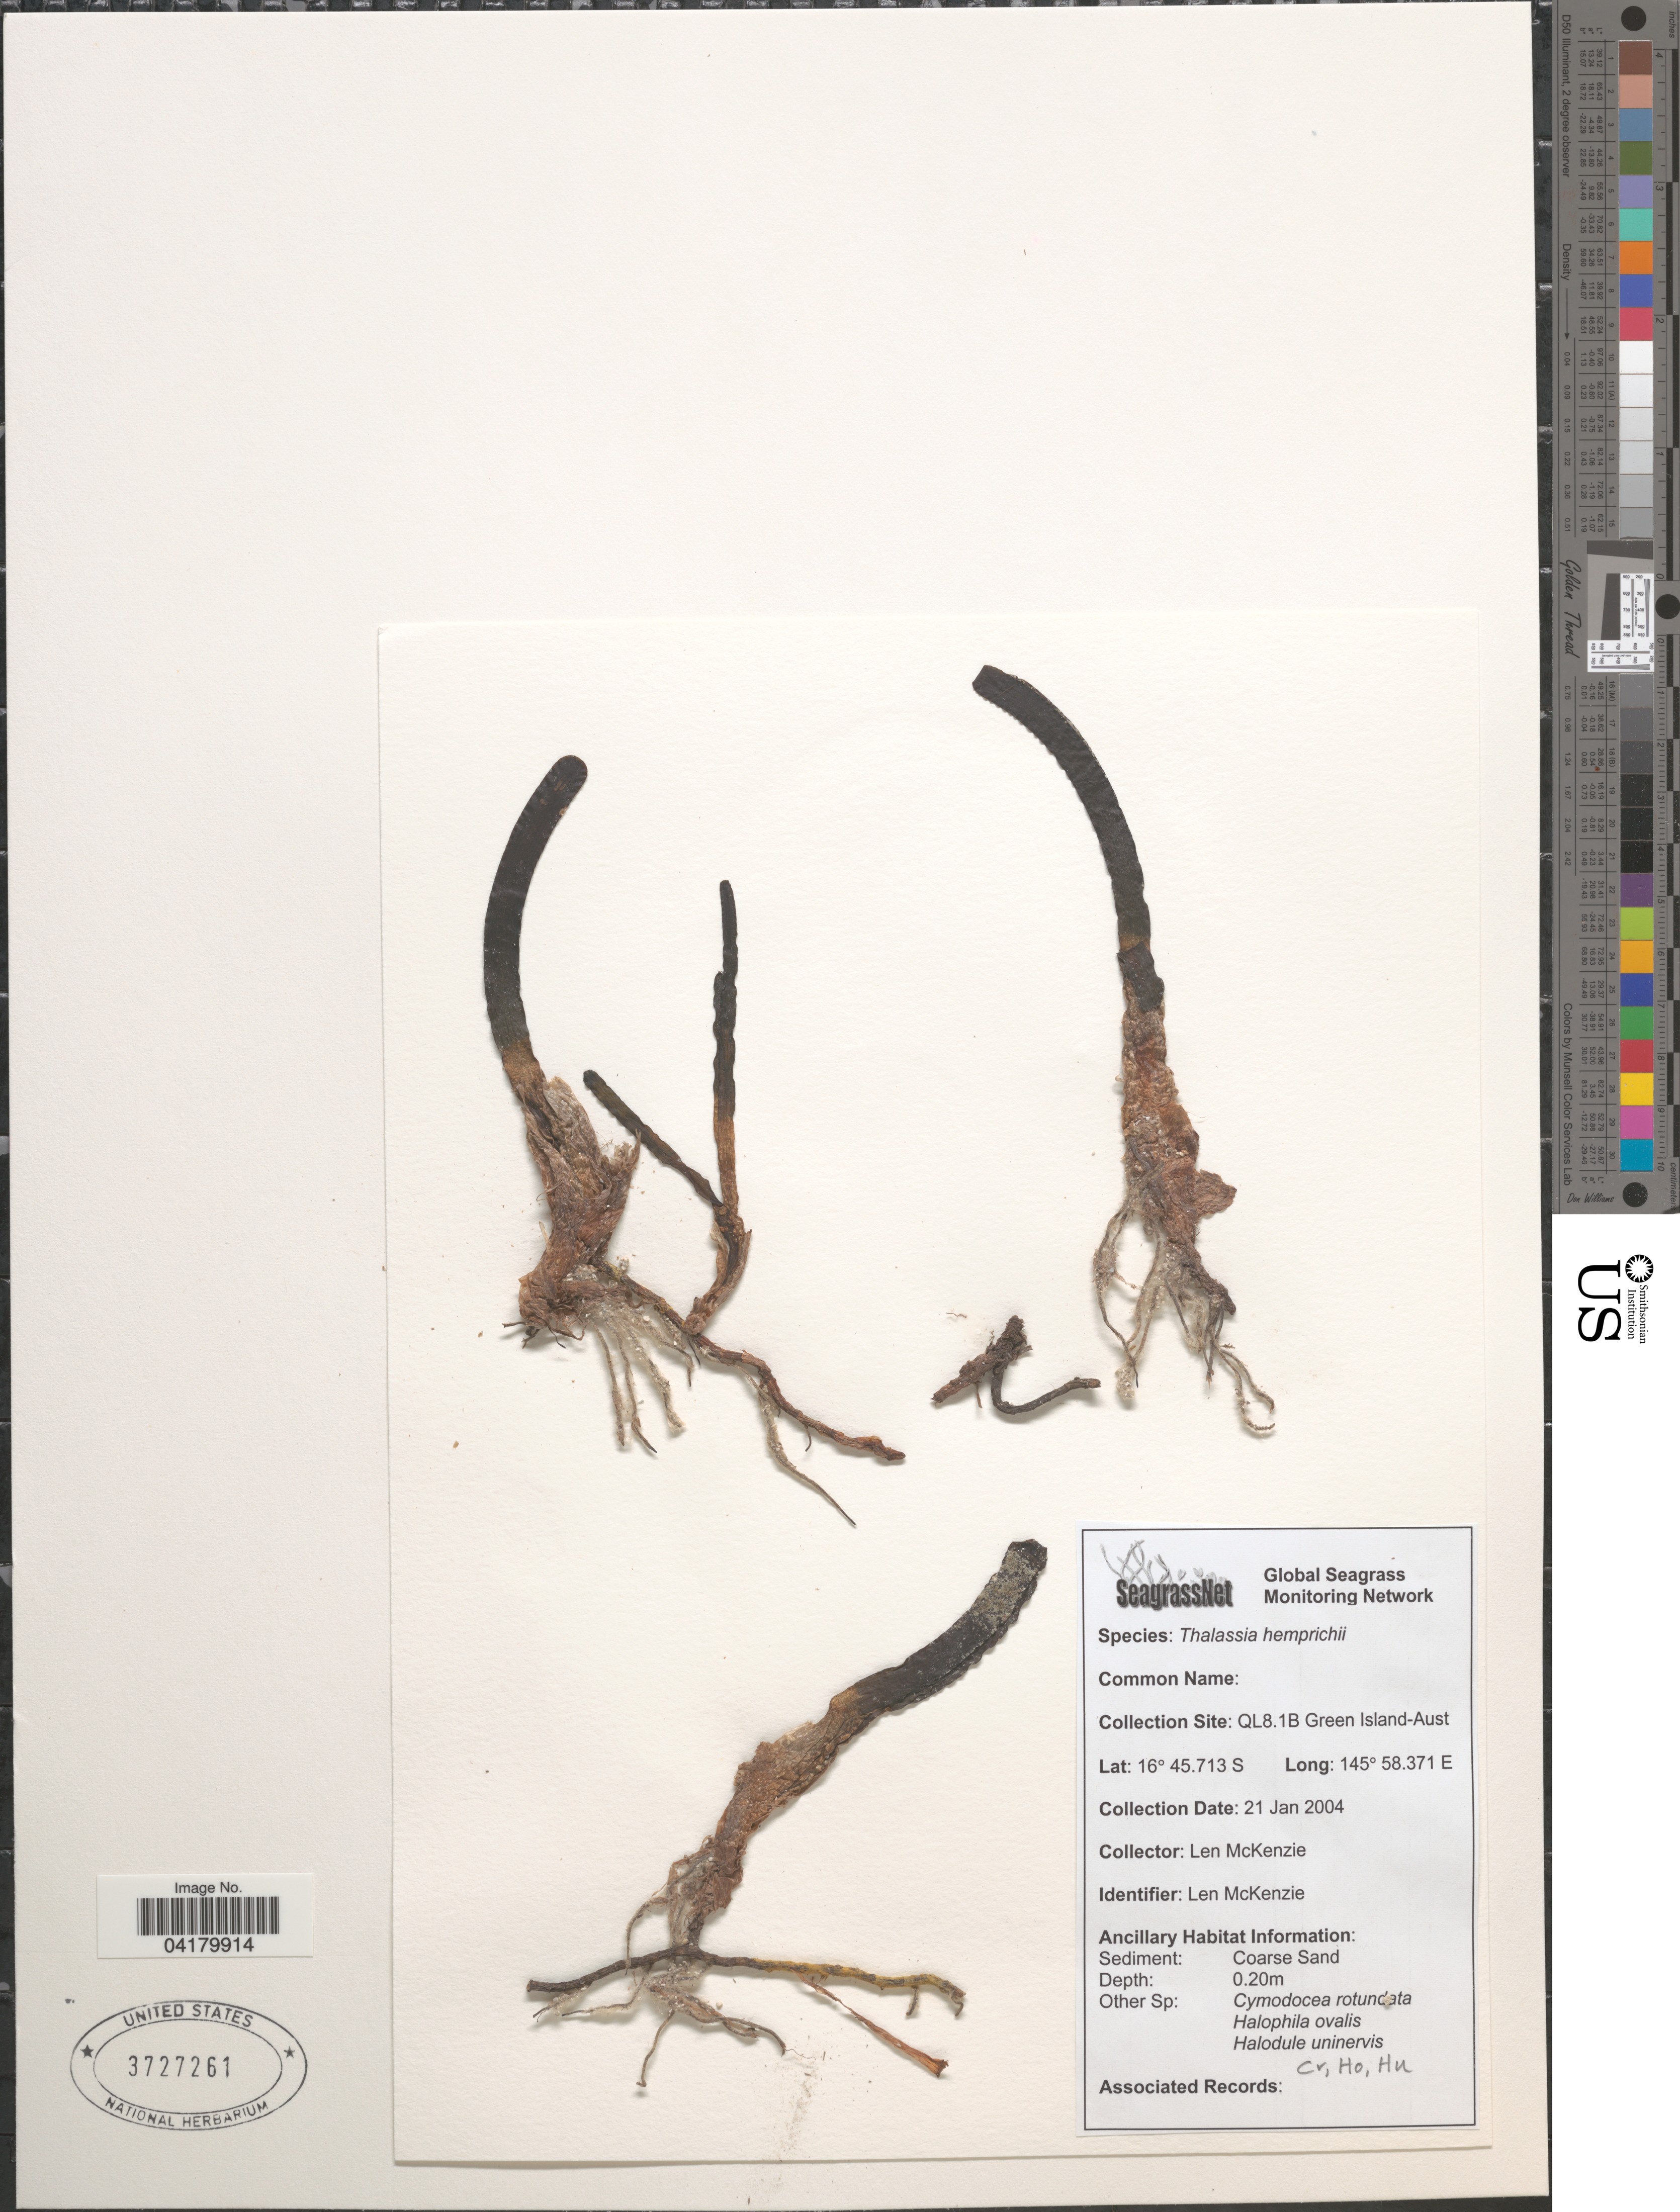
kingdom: Plantae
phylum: Tracheophyta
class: Liliopsida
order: Alismatales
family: Hydrocharitaceae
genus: Thalassia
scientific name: Thalassia hemprichii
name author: Asch.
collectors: L. McKenzie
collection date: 2004-01-21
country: Australia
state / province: Queensland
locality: Collection Site: QL8.1B Green Island.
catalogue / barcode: US 3727261